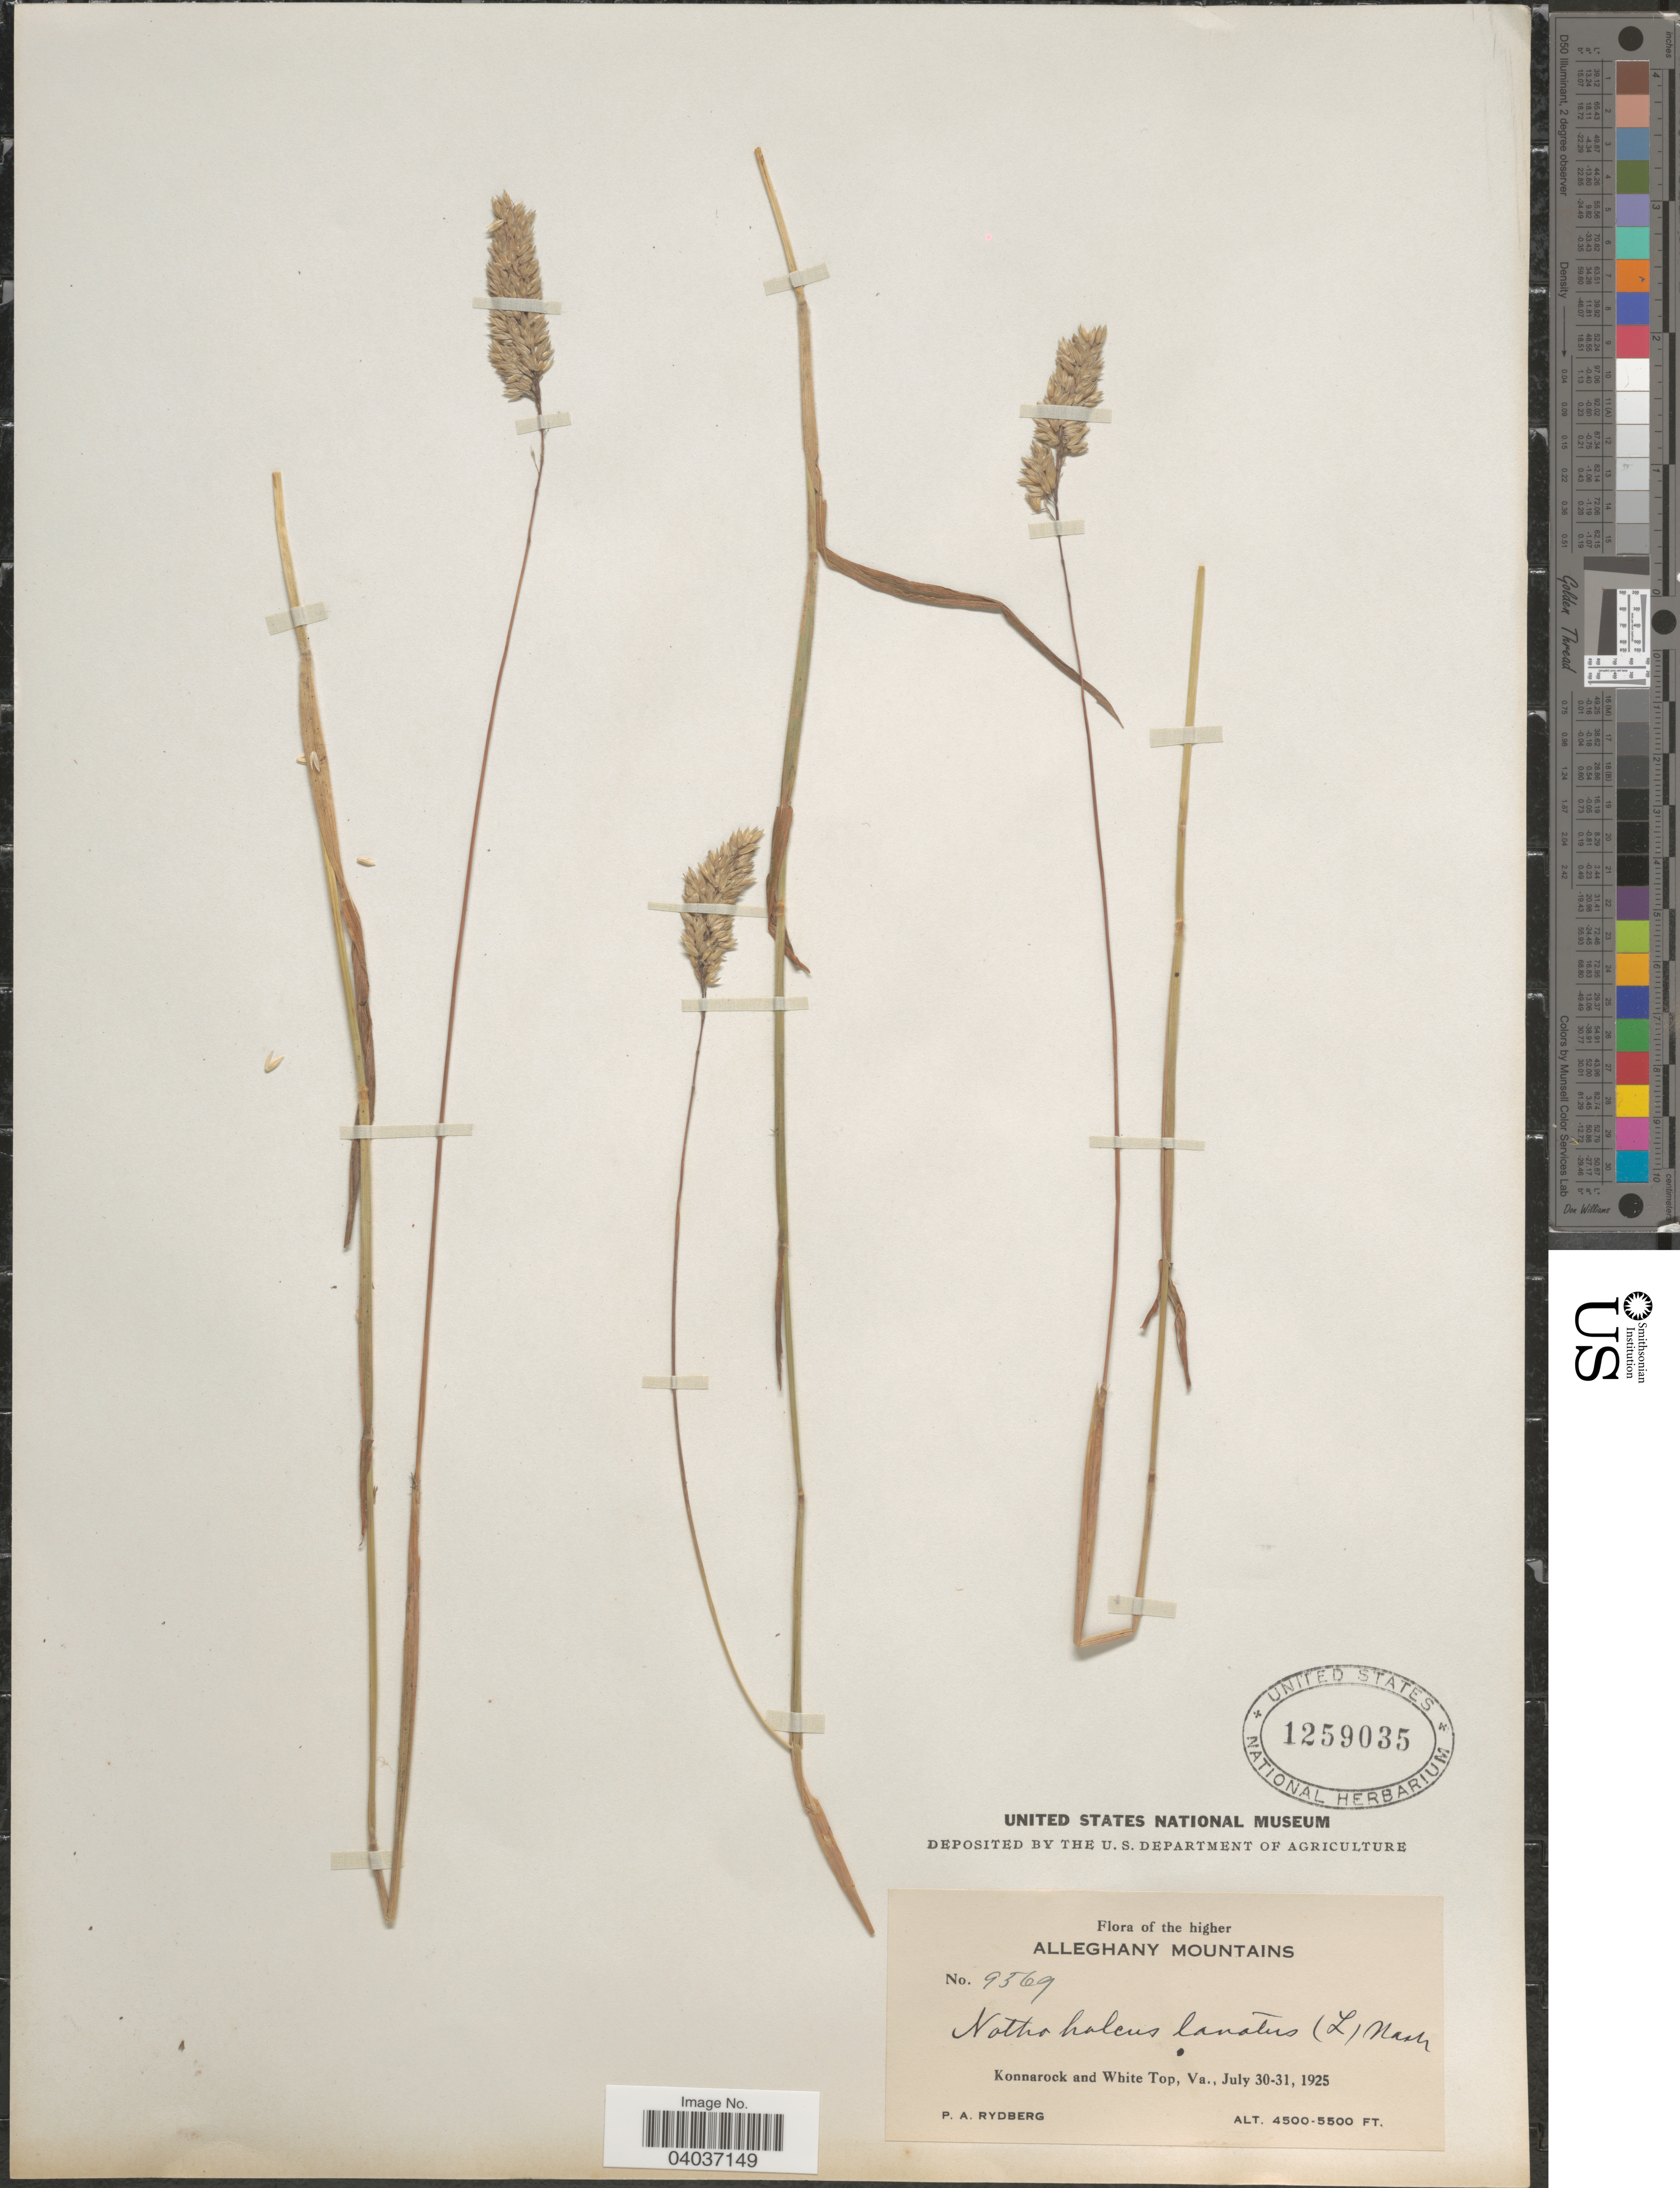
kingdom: Plantae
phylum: Tracheophyta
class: Liliopsida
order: Poales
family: Poaceae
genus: Holcus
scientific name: Holcus lanatus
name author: L.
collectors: P. A. Rydberg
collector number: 9569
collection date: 1925-07-30/1925-07-31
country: United States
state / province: Virginia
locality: The higher Alleghany Mountains. Konnarock and White Top.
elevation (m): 1372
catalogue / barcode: US 1259035